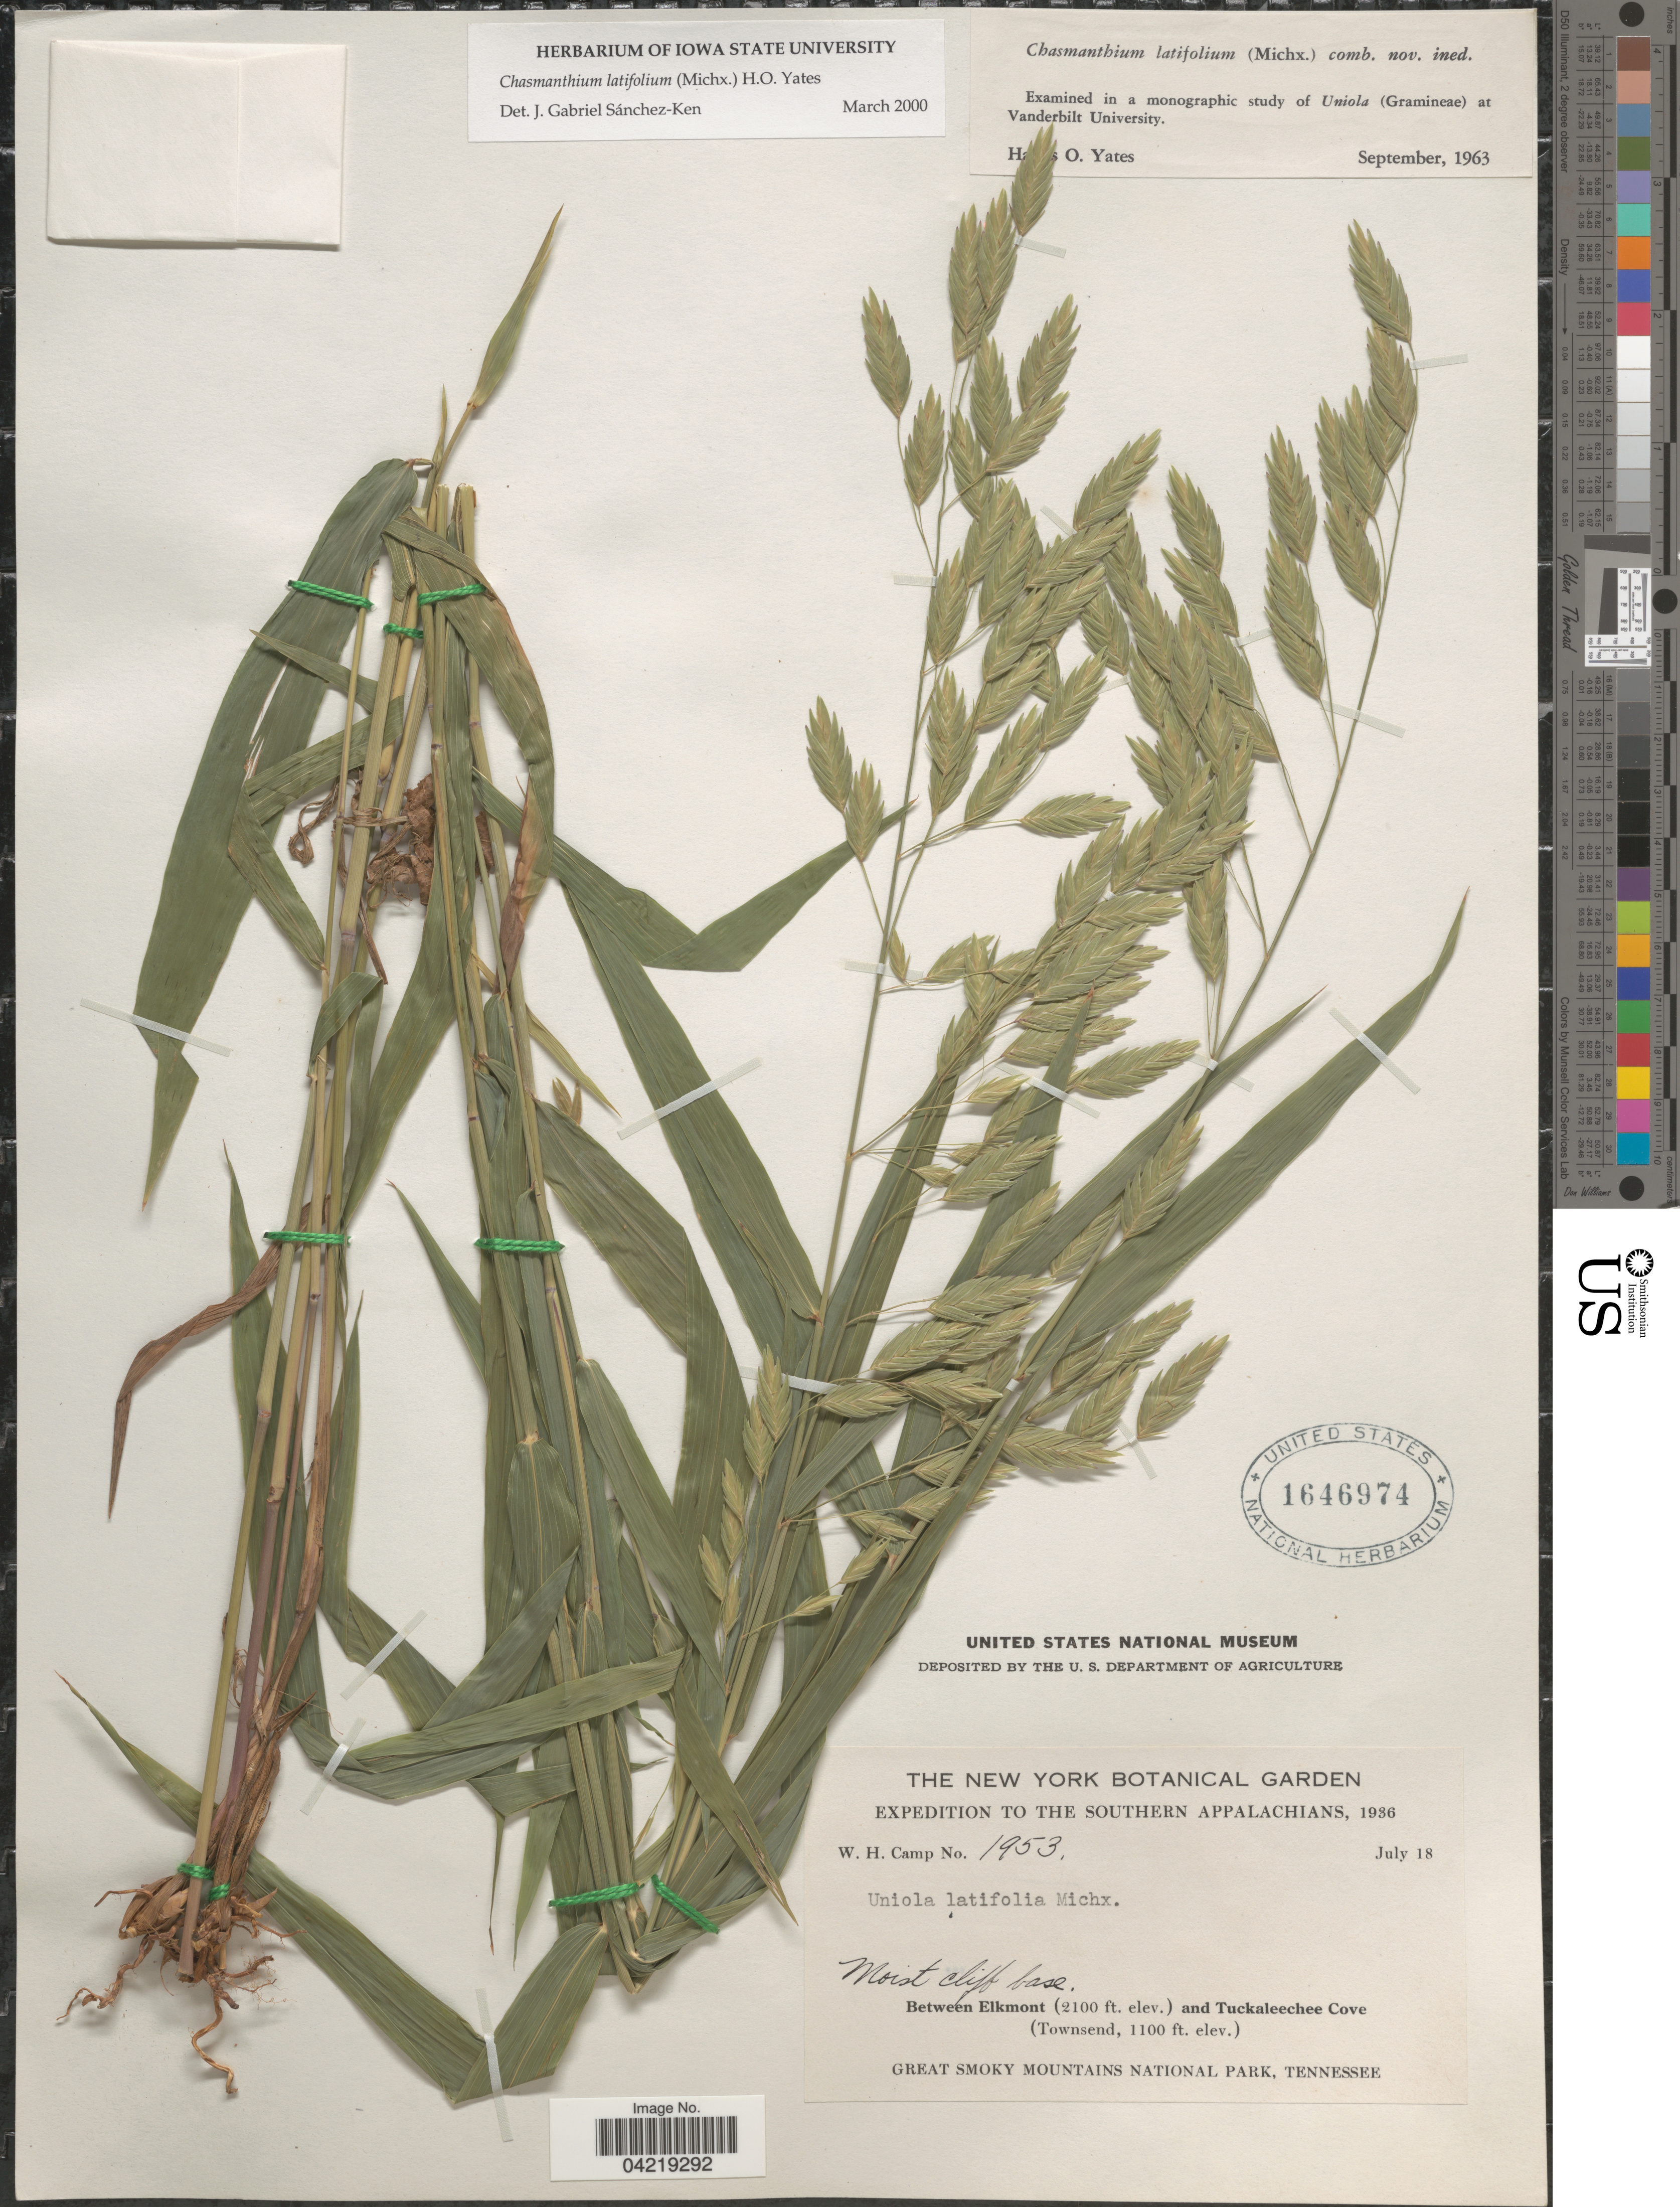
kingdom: Plantae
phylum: Tracheophyta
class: Liliopsida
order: Poales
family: Poaceae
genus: Chasmanthium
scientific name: Chasmanthium latifolium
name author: (Michx.) H.O. Yates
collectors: W. H. Camp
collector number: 1953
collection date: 1936-07-18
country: United States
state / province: Tennessee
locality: Expedition to The Southern Appalachians, 1936. Between Elkmont and Tuckaleechee Cove. Great Smoky Mountains National Park.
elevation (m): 335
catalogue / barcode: US 1646974